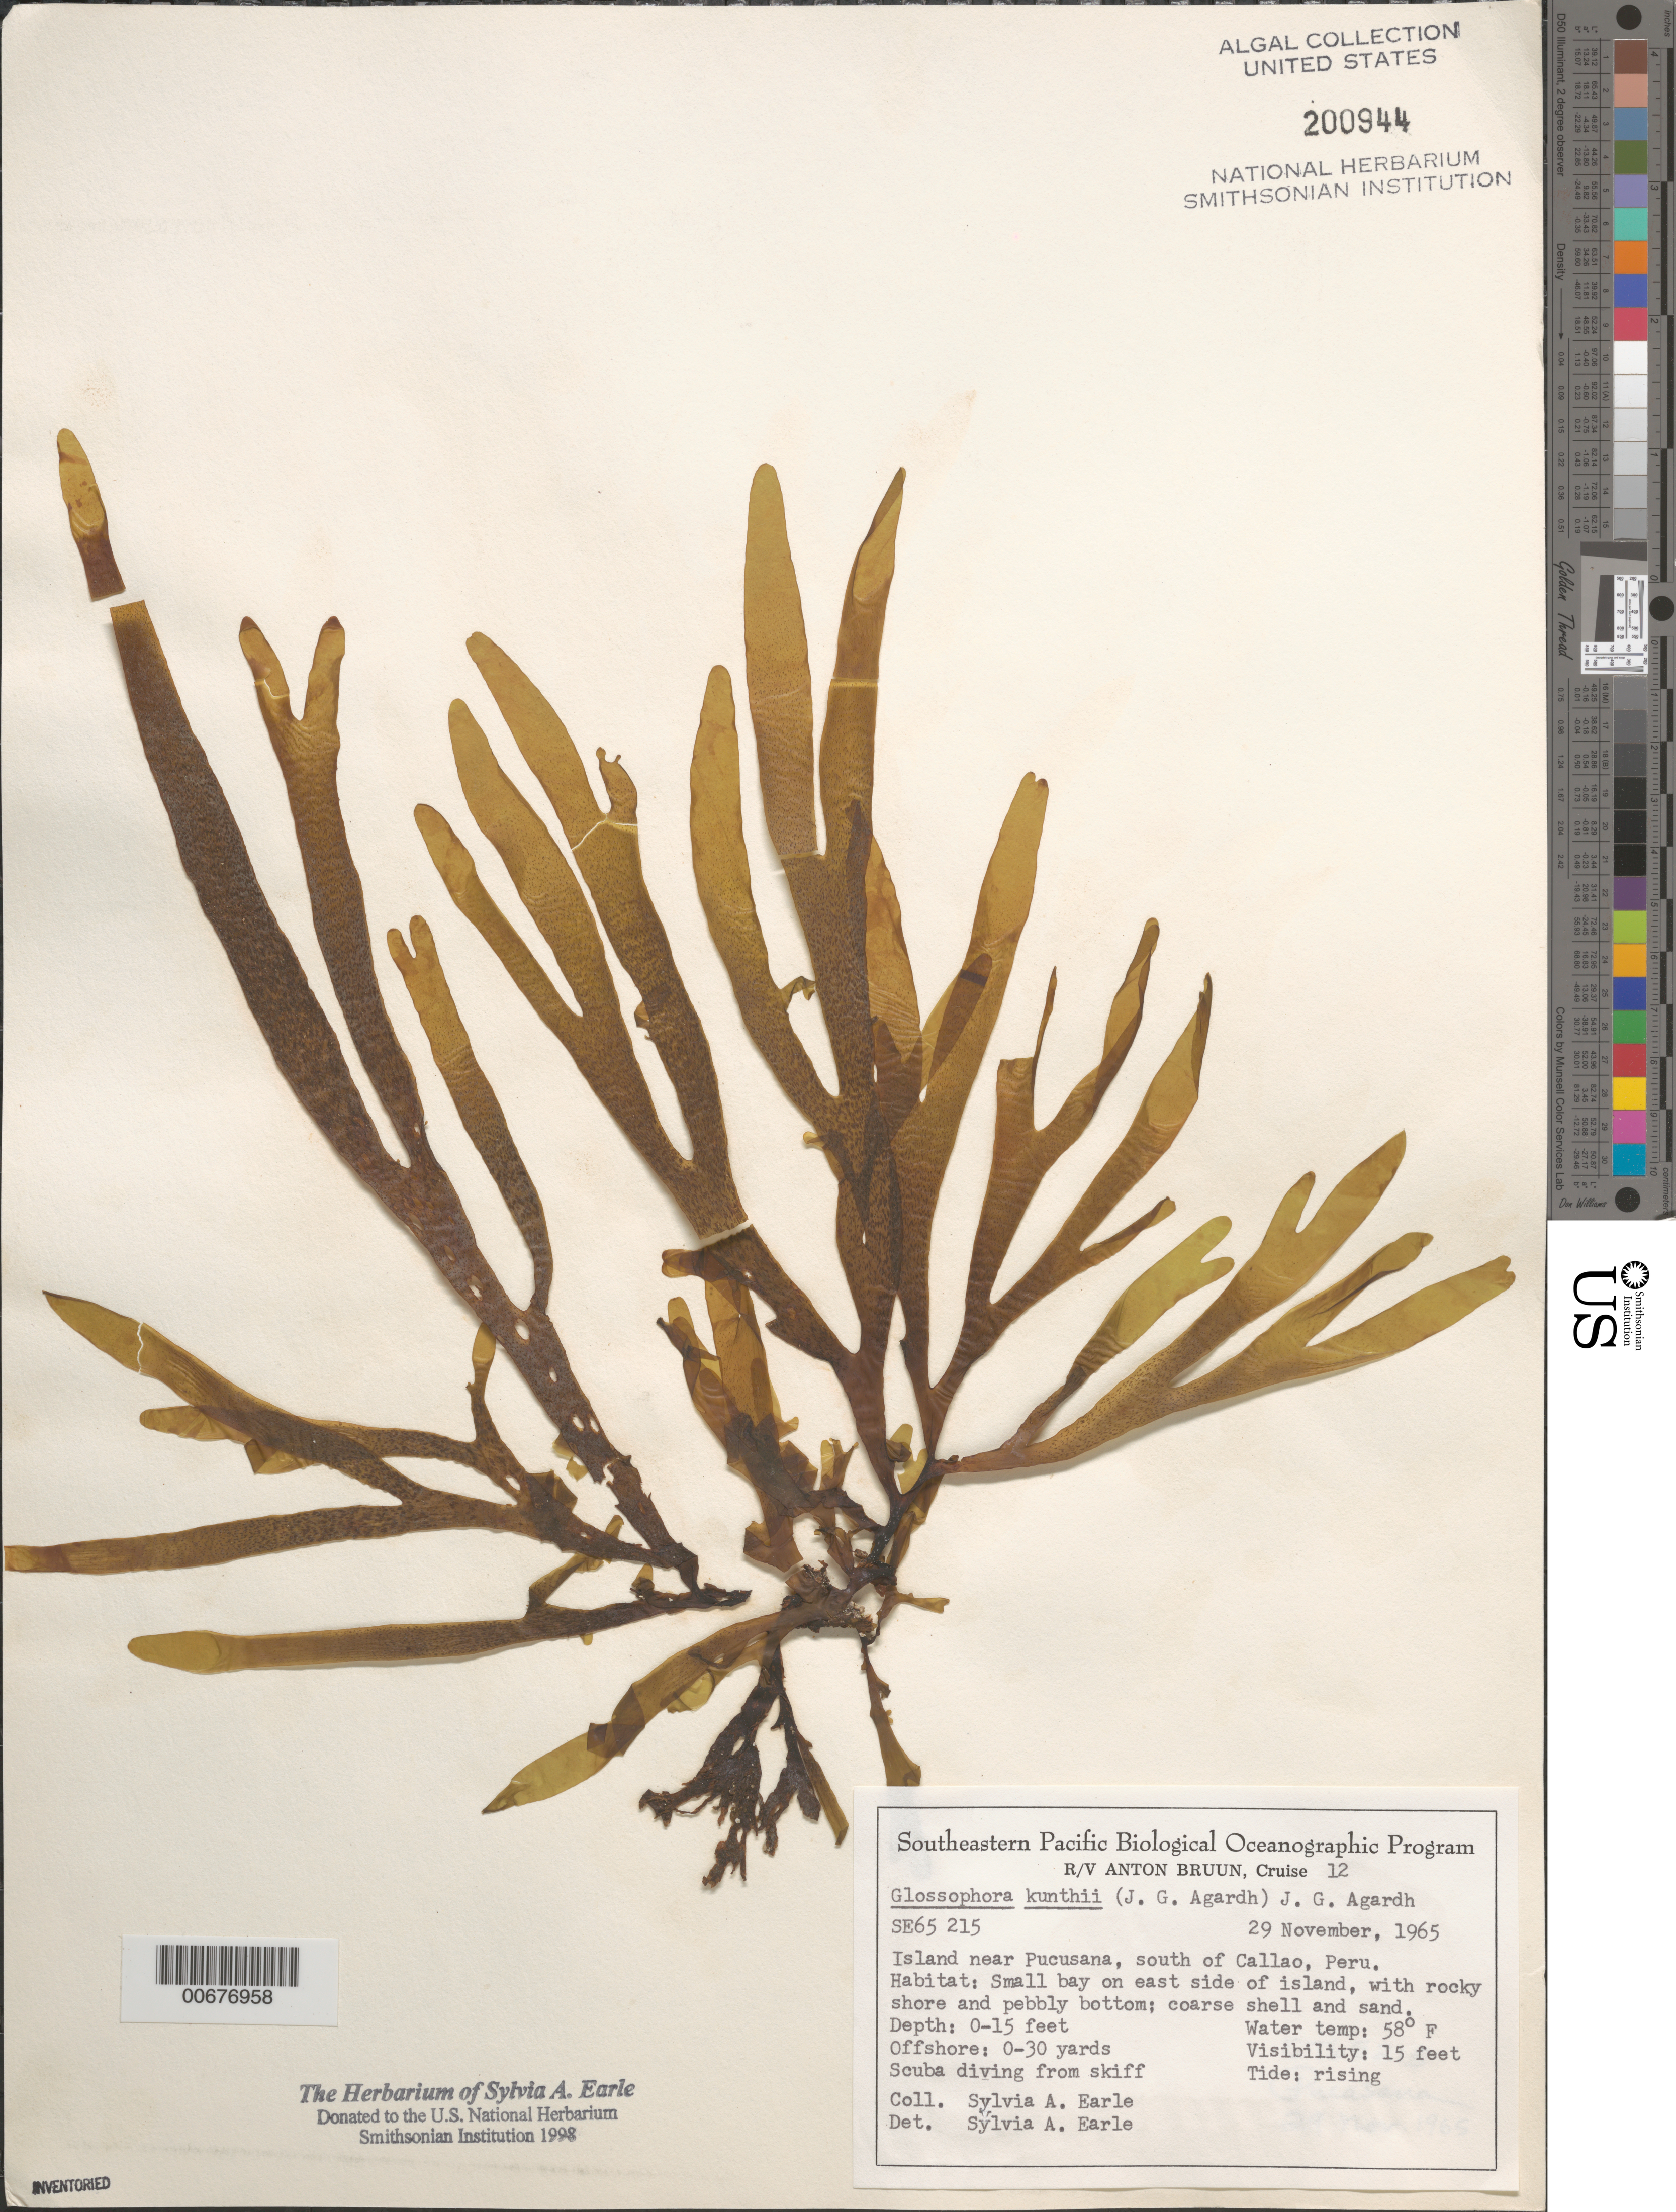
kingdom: Chromista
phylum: Ochrophyta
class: Phaeophyceae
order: Dictyotales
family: Dictyotaceae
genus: Dictyota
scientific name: Dictyota kunthii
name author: (C. Agardh) Grev.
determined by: Algae name updating Project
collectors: S. A. Earle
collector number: SE 65215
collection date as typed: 29 Nov 1965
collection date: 1965-11-29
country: Peru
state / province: Lima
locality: Small island near Pucusana, south of Callao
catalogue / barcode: US 200944